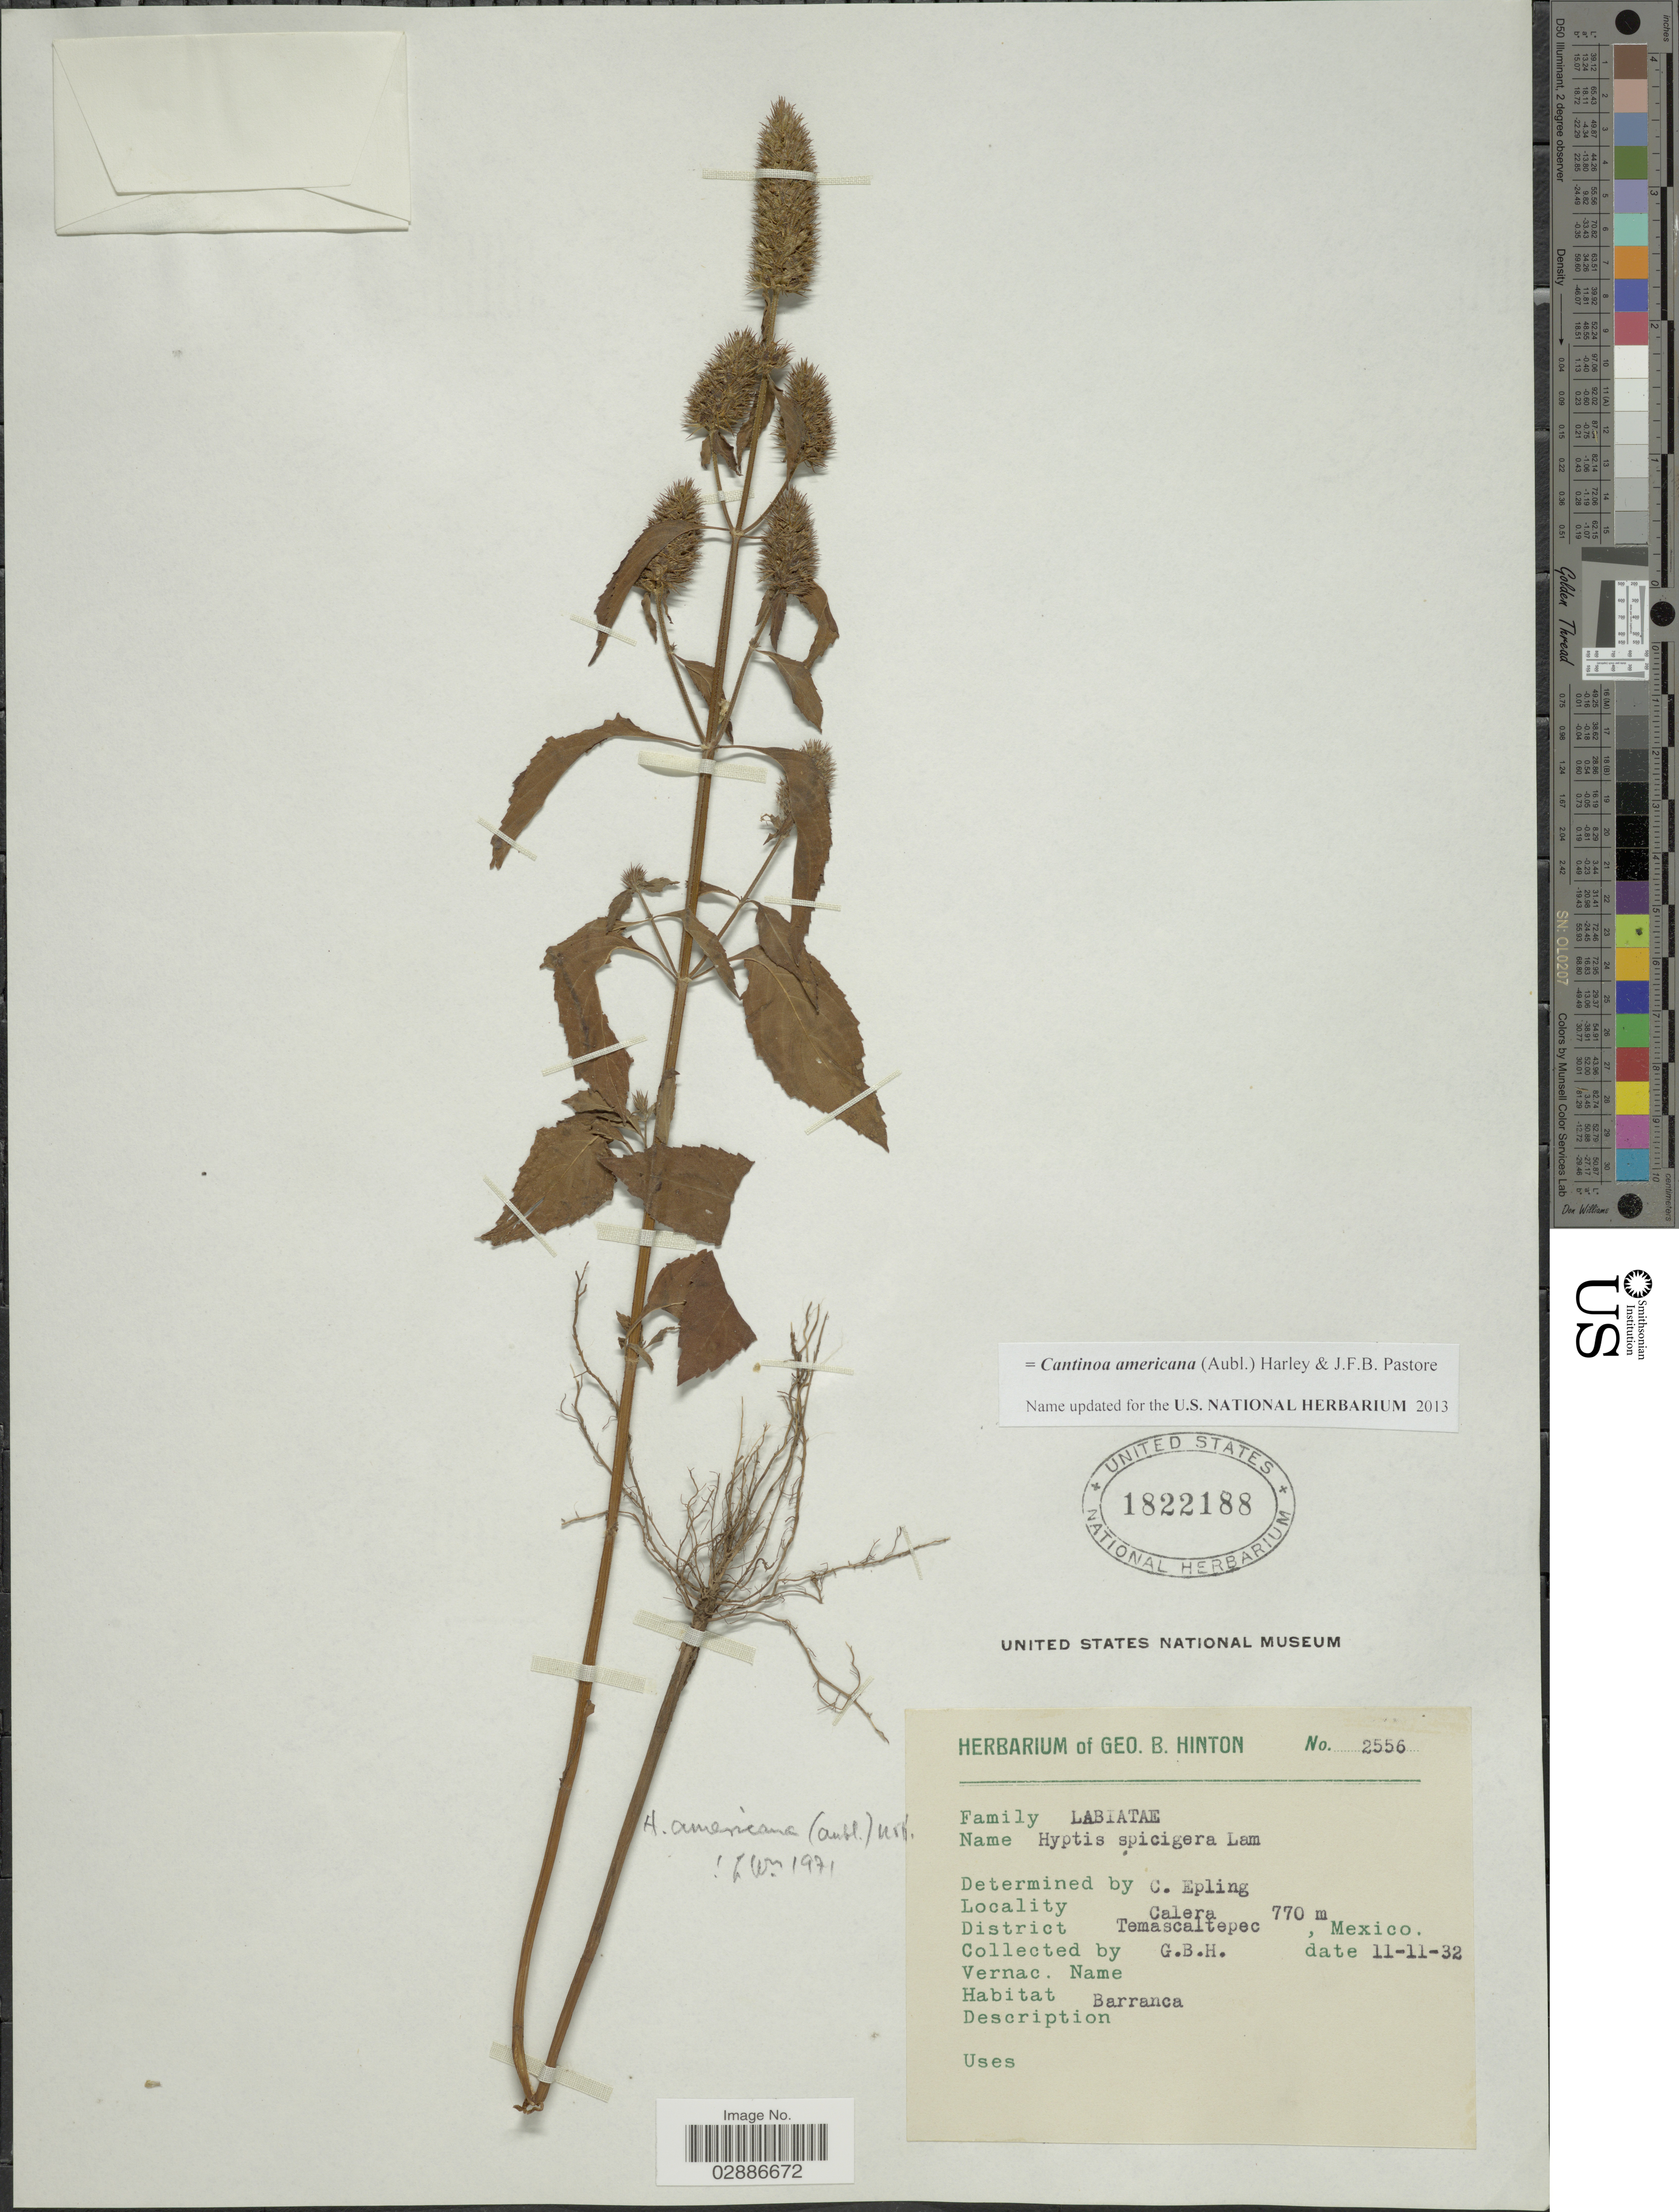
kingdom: Plantae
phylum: Tracheophyta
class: Magnoliopsida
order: Lamiales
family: Lamiaceae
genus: Cantinoa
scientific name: Cantinoa americana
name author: (Aubl.) Harley & J.F.B. Pastore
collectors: G. B. Hinton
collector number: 2556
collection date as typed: Transcribed d/m/y: 11/11/32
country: Mexico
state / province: México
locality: Calera. District Temascaltepec.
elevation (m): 770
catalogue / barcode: US 1822188